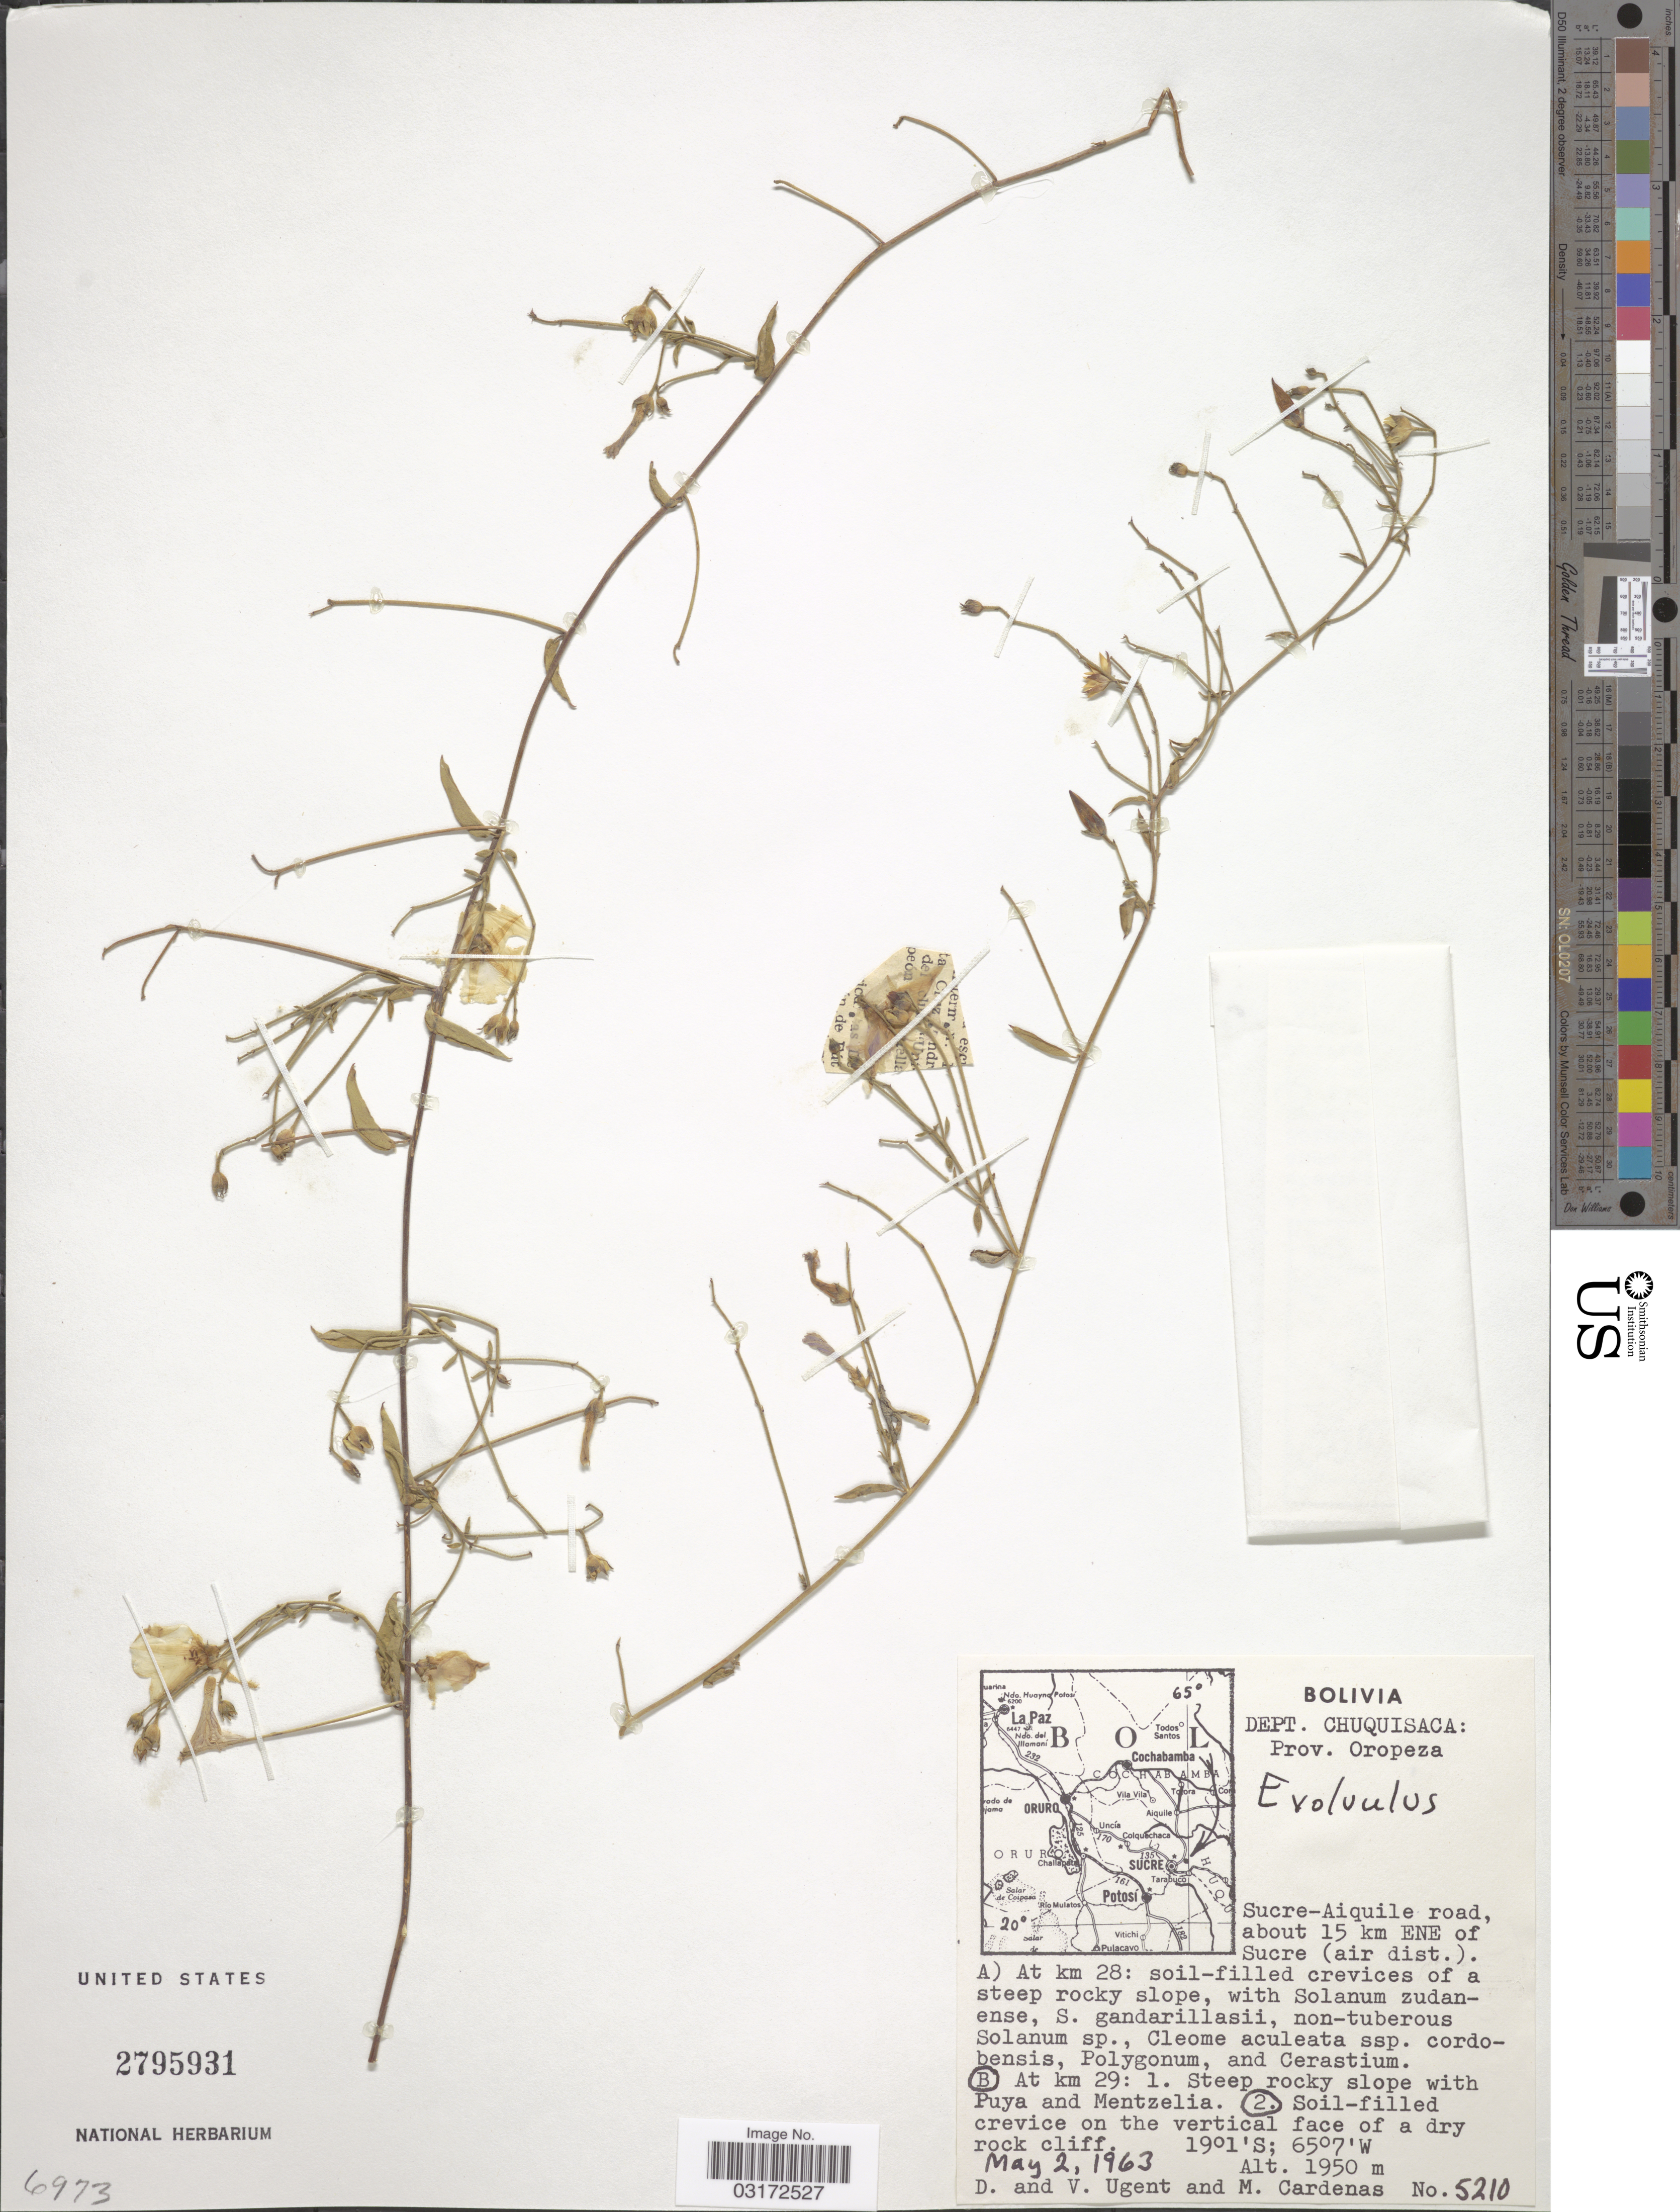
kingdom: Plantae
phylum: Tracheophyta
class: Magnoliopsida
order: Solanales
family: Convolvulaceae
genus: Evolvulus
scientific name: Evolvulus sp.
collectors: D. Ugent, V. Ugent & M. Cárdenas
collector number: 5210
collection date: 1963-05-02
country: Bolivia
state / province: Chuquisaca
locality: Dept. Chuquisaca: Prov. Oropeza. Sucre-Aiquile road, about 15 km ENE of Sucre (air dist..). At km 29.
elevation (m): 1950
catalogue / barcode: US 2795931